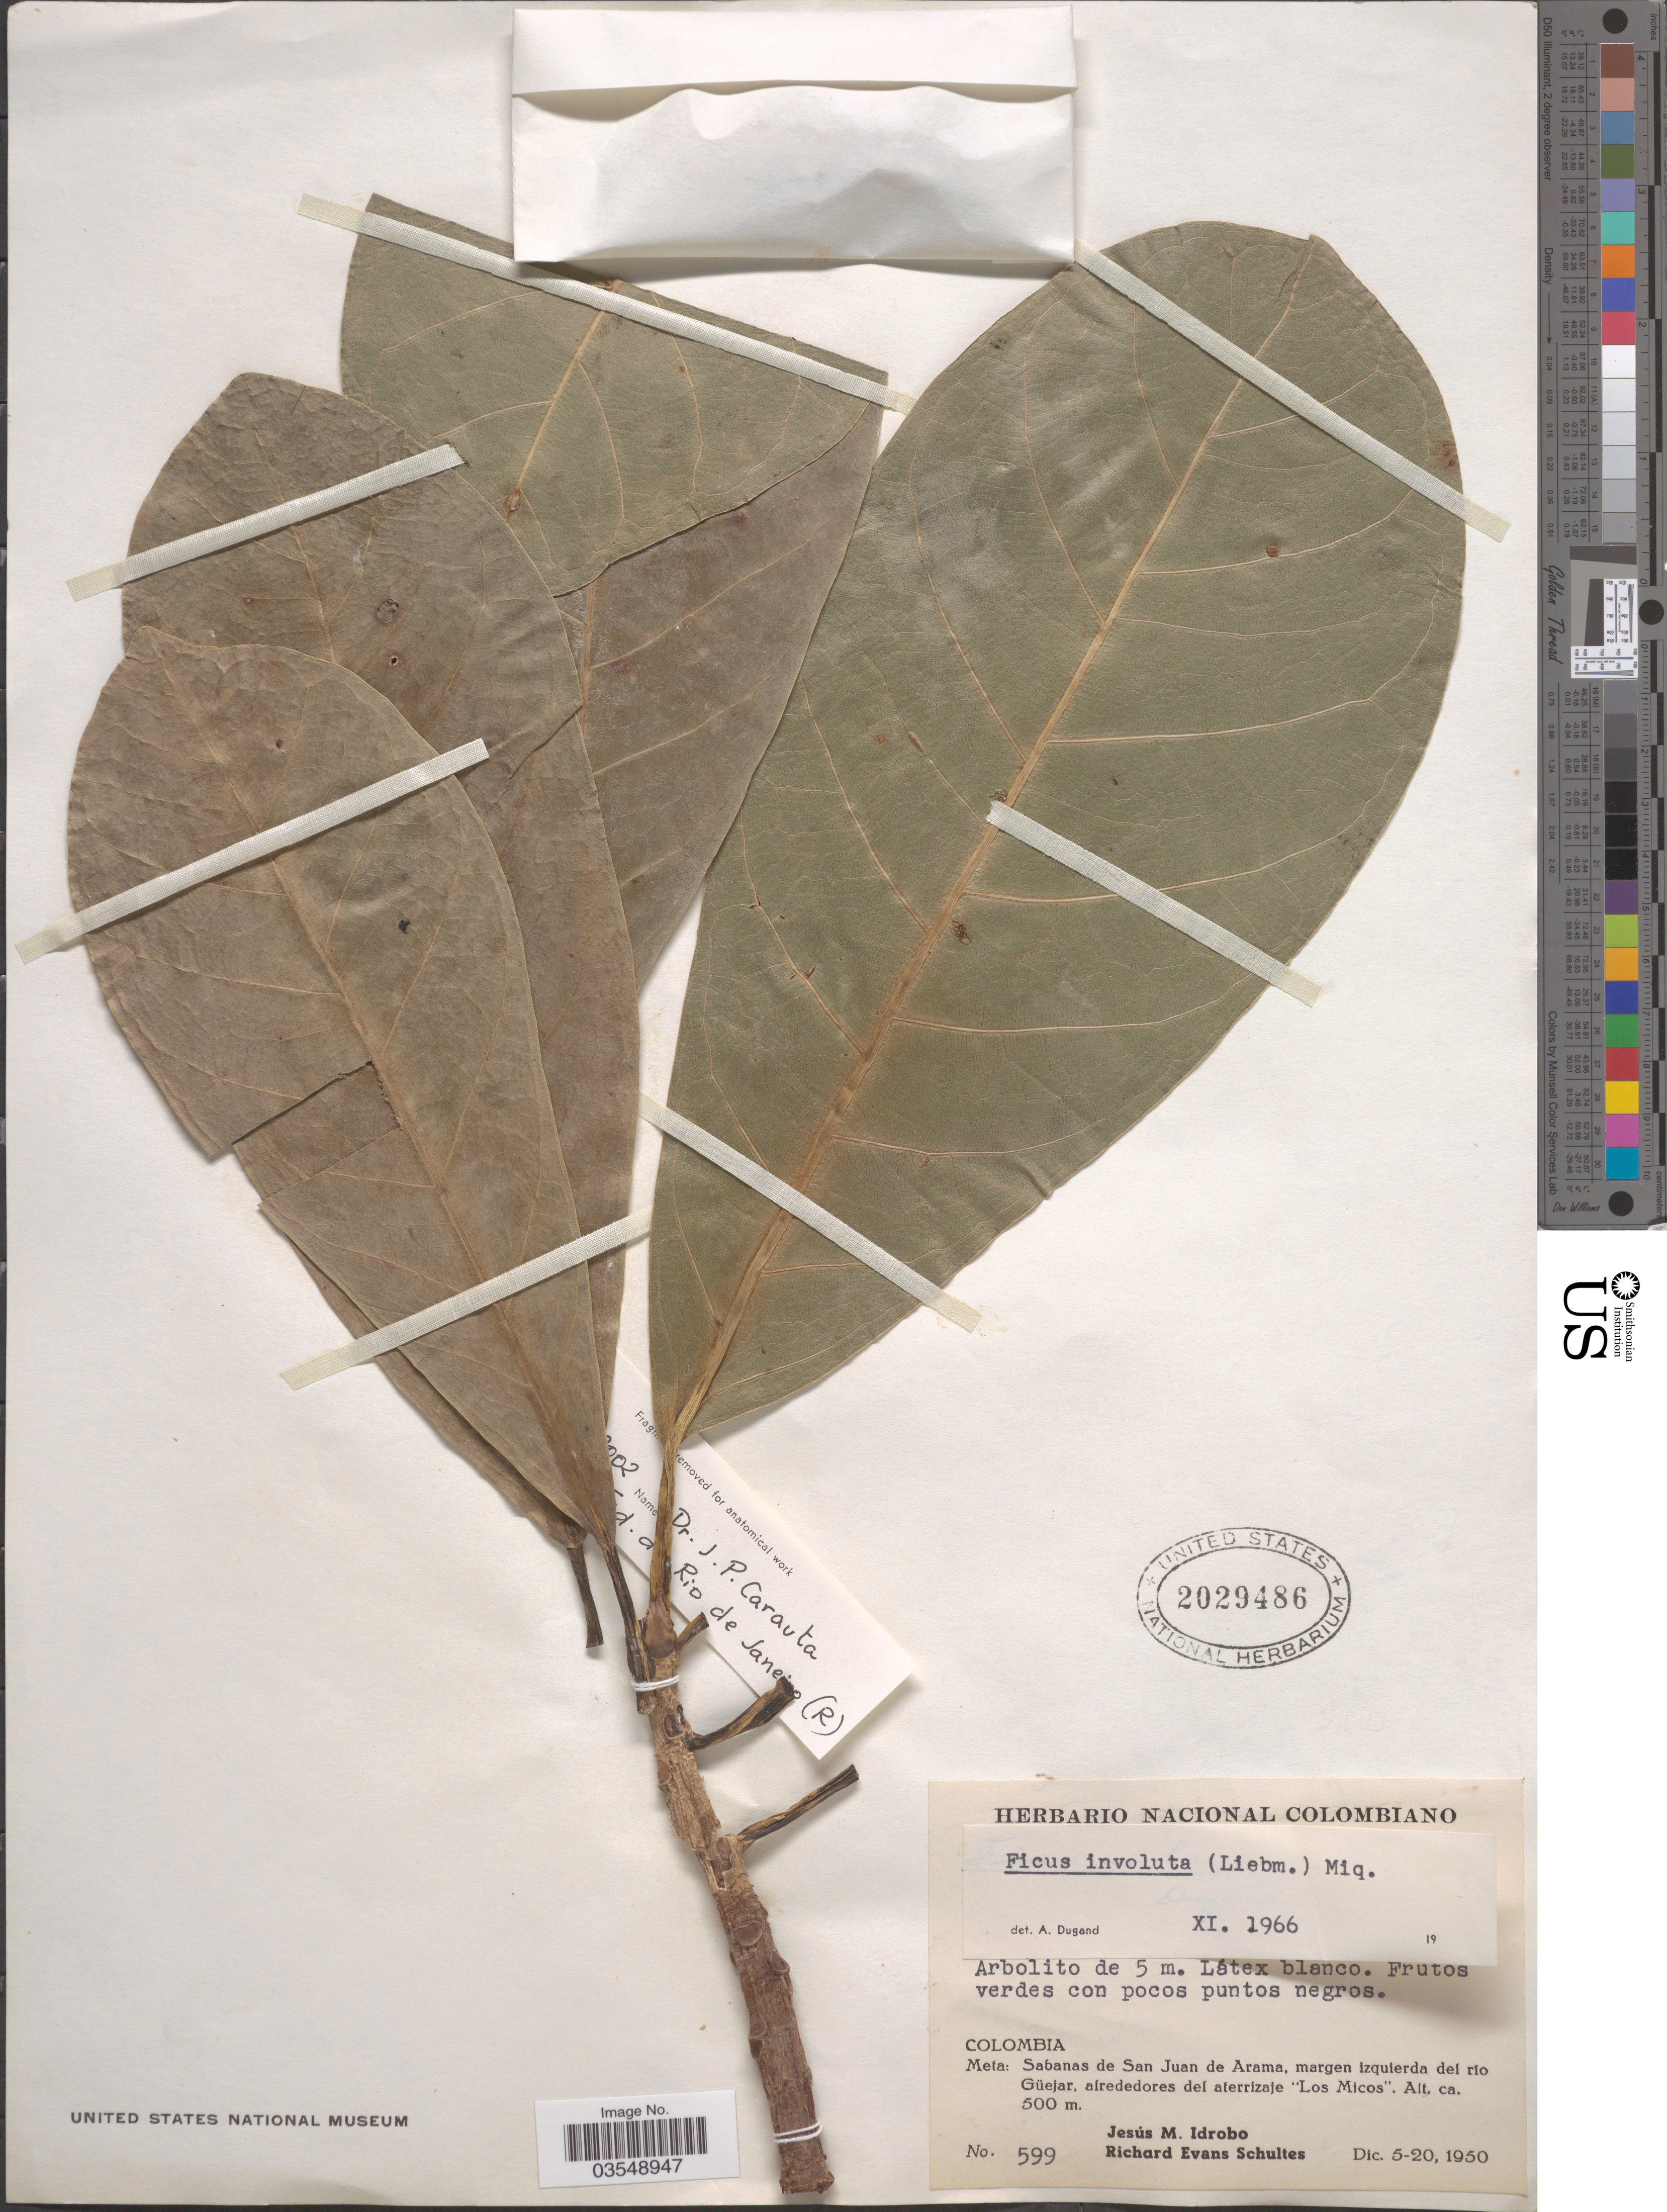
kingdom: Plantae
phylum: Tracheophyta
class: Magnoliopsida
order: Rosales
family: Moraceae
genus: Ficus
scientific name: Ficus obtusifolia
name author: Kunth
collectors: J. M. Idrobo & R. E. Schultes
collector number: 599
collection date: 1950-12-05/1950-12-20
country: Colombia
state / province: Meta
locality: Sabanas de San Juan de Arama, margen izquierda del rio Güejar, alrededores del aterrizaje 'Los Micos'.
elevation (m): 500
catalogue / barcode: US 2029486